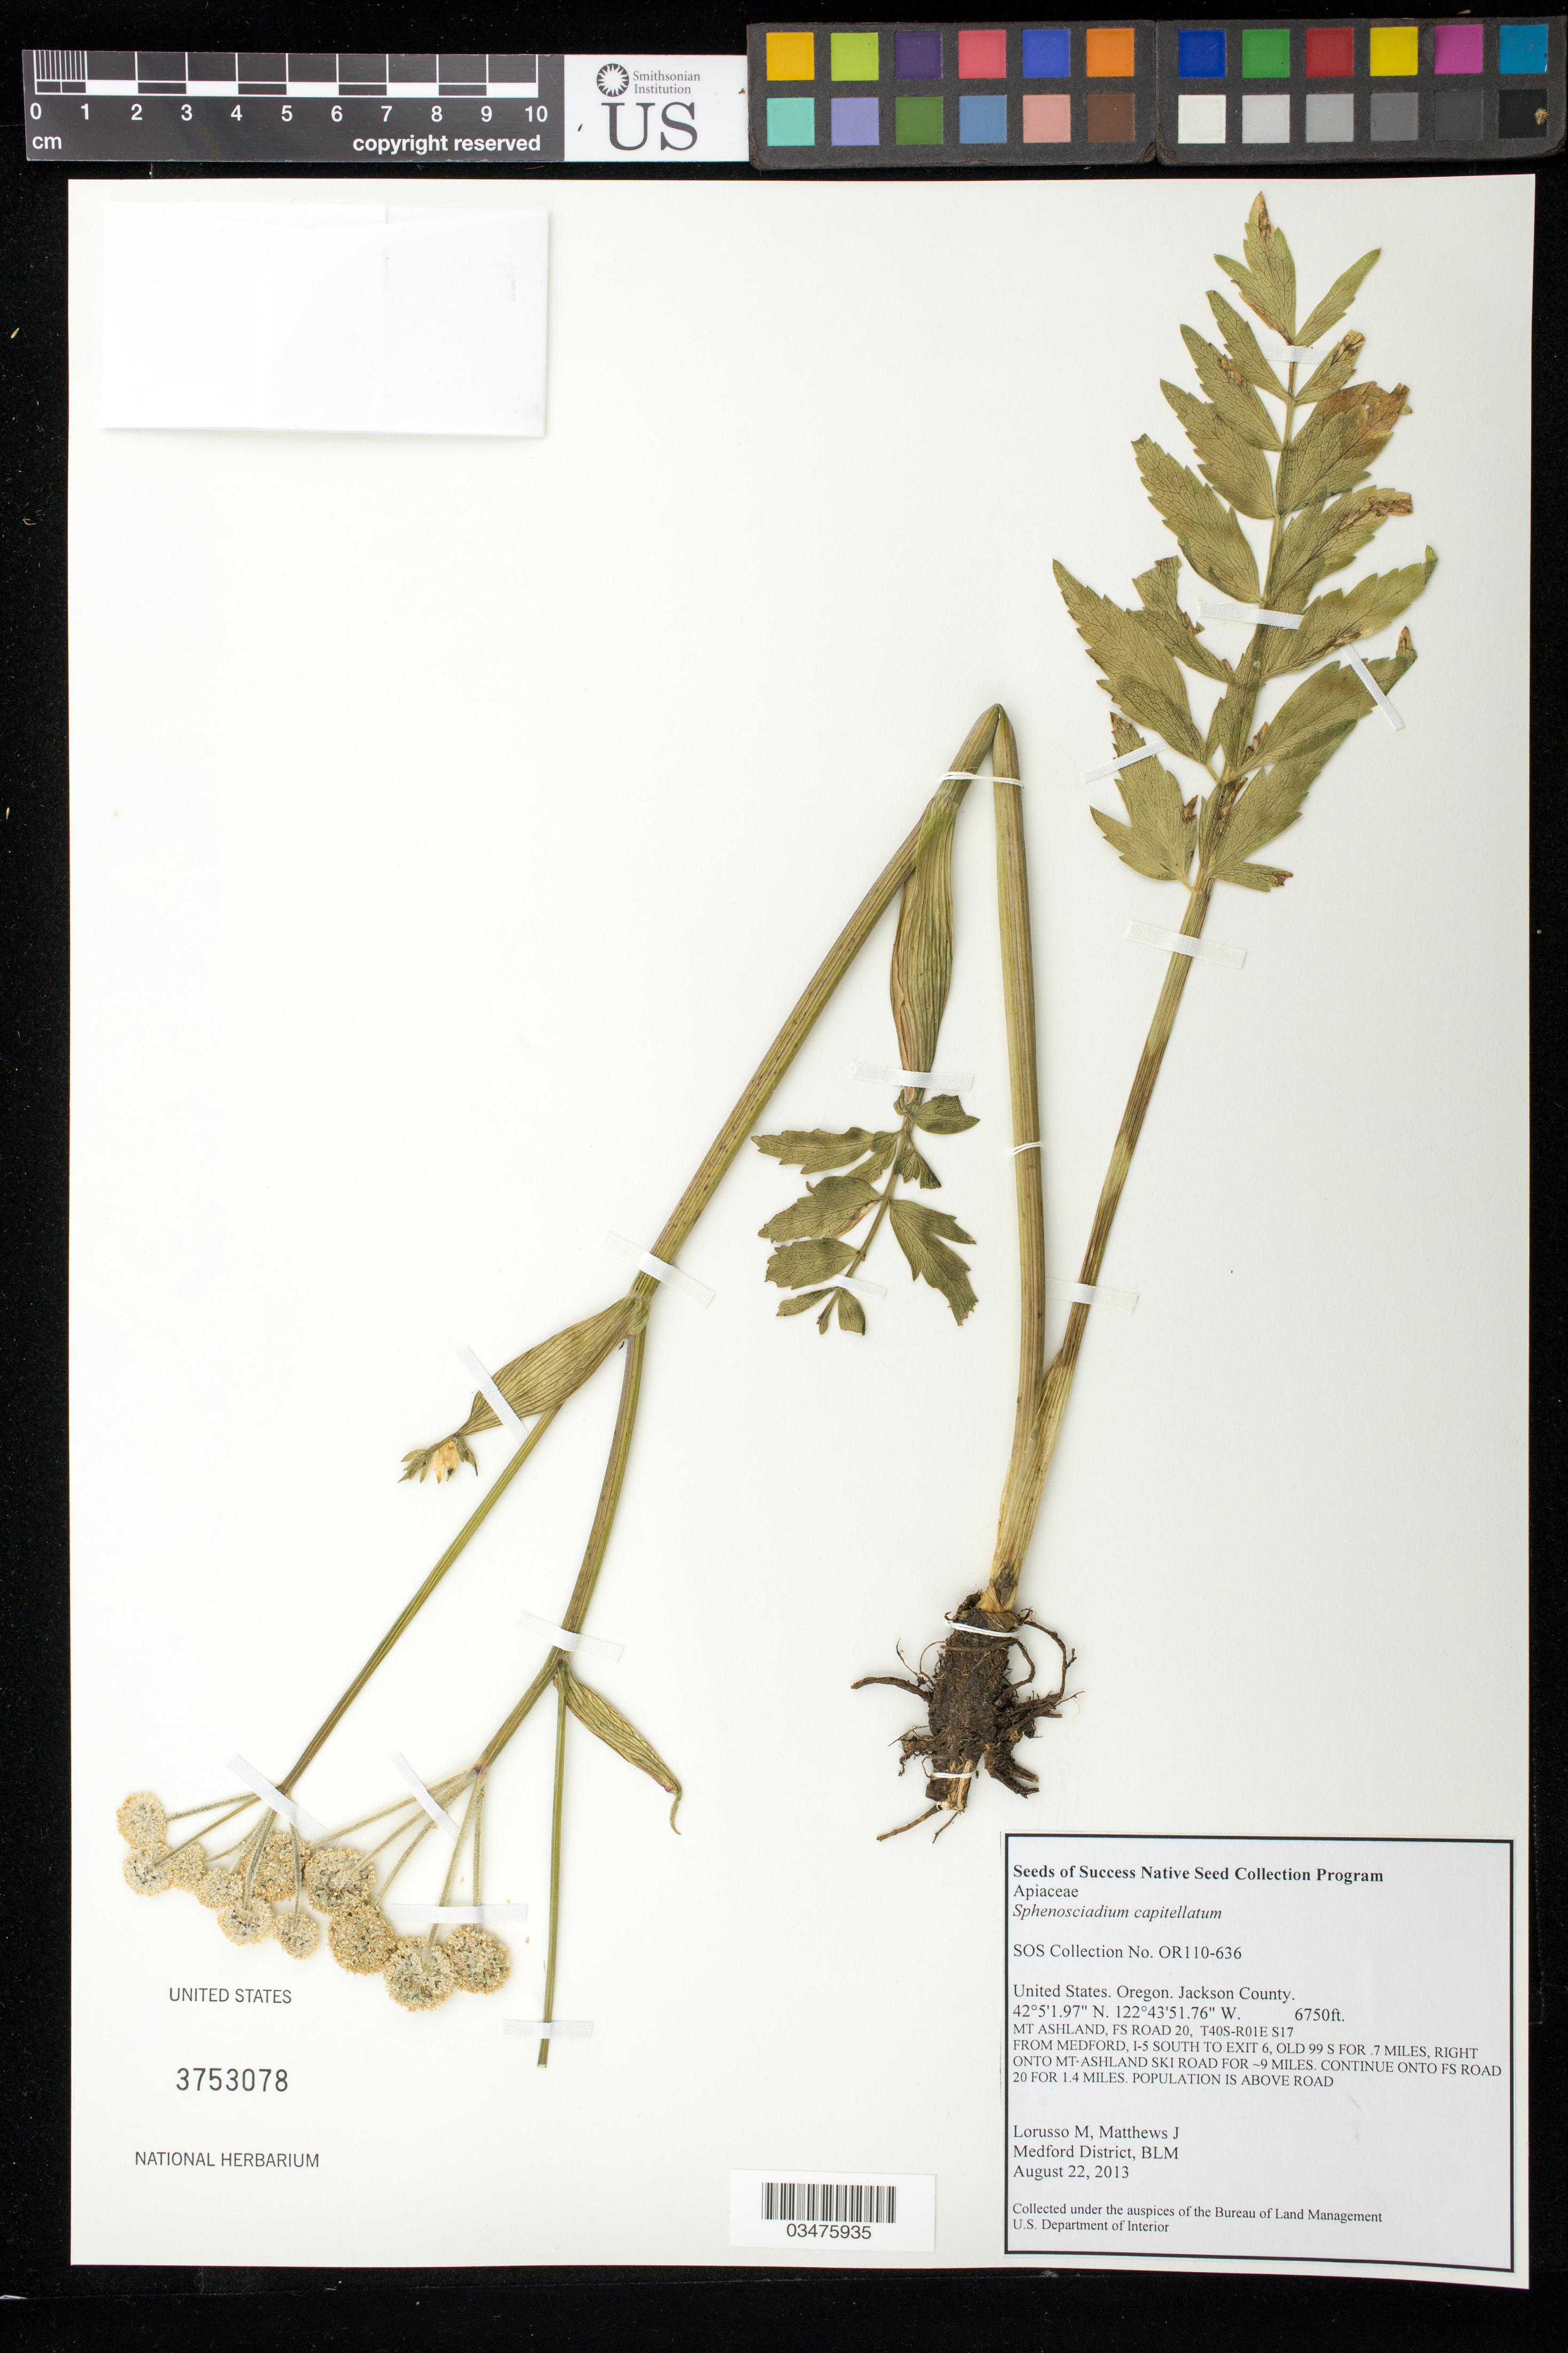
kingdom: Plantae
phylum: Tracheophyta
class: Magnoliopsida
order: Apiales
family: Apiaceae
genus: Sphenosciadium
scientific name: Sphenosciadium capitellatum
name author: A. Gray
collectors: M. Lorusso & J. Matthews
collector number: OR110-636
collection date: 2013-08-22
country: United States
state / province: Oregon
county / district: Jackson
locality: Mt. Ashland, FS Road 20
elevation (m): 2057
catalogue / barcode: US 3753078